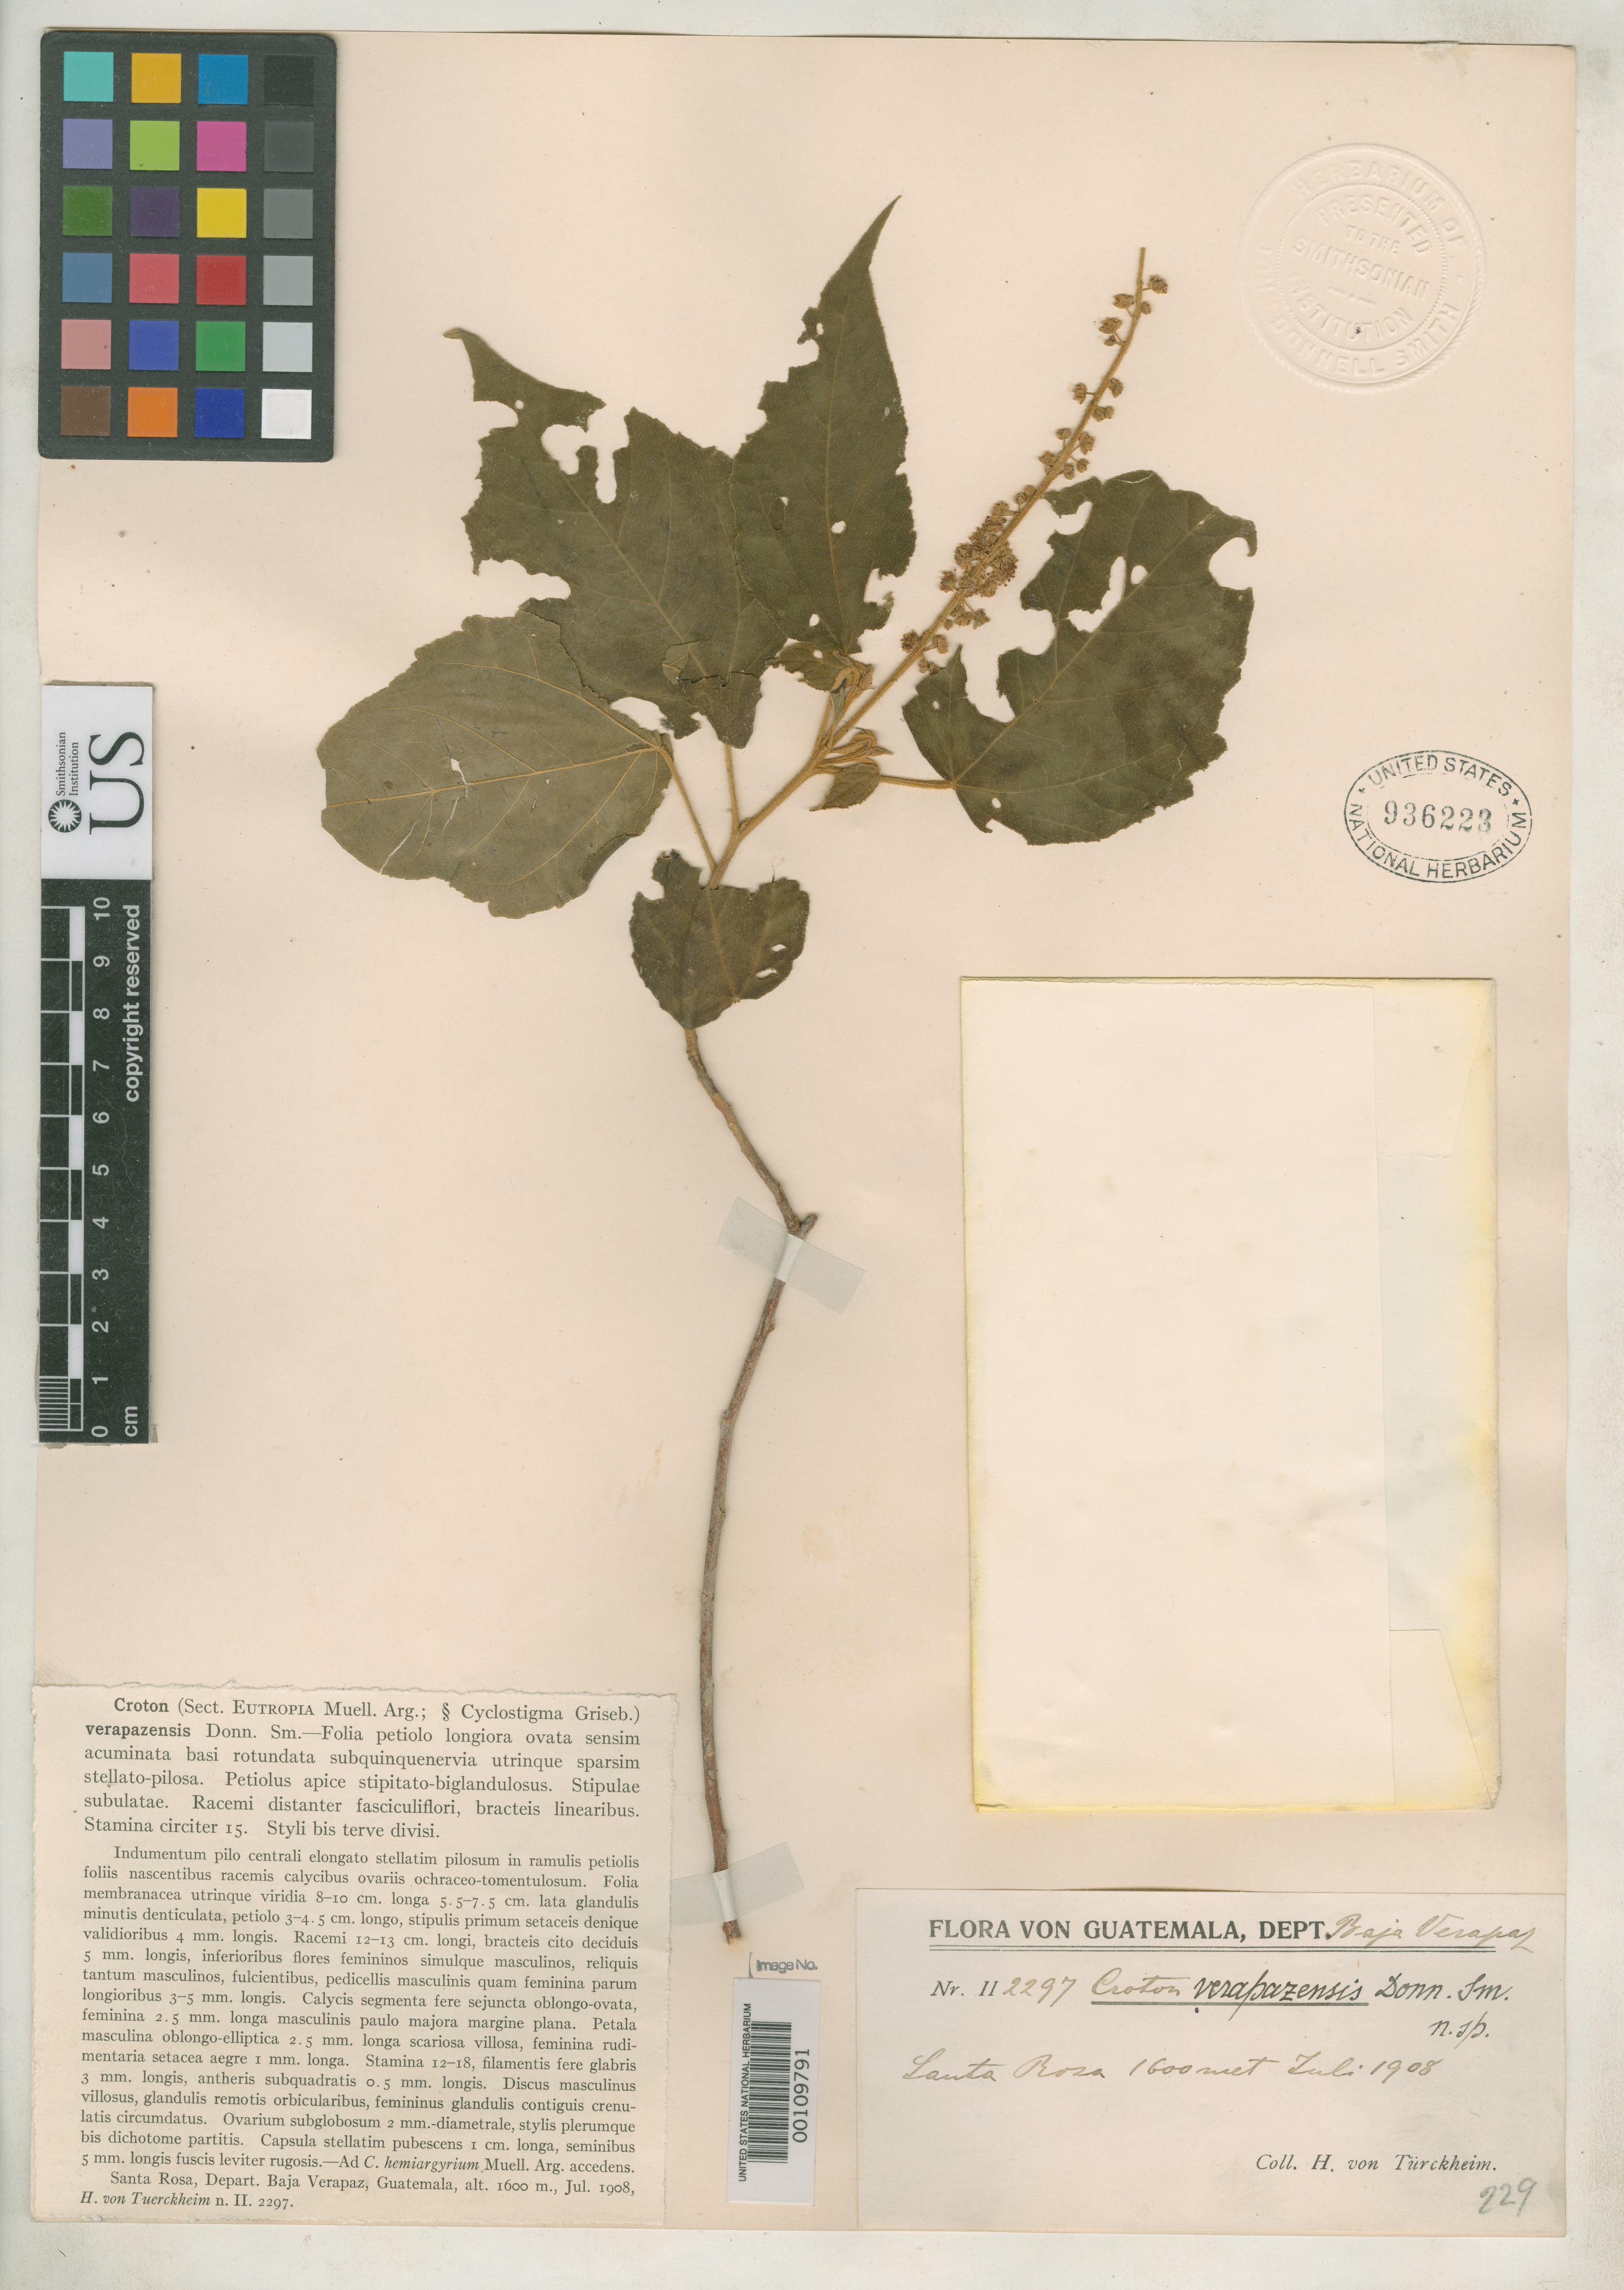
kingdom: Plantae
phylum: Tracheophyta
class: Magnoliopsida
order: Malpighiales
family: Euphorbiaceae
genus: Croton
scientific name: Croton verapazensis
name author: Donn. Sm.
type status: Type Collection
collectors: H. von Türckheim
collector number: II 2297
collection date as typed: Jul 1908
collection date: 1908-07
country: Guatemala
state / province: Baja Verapaz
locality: Santa Rosa.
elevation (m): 1600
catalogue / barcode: US 936223